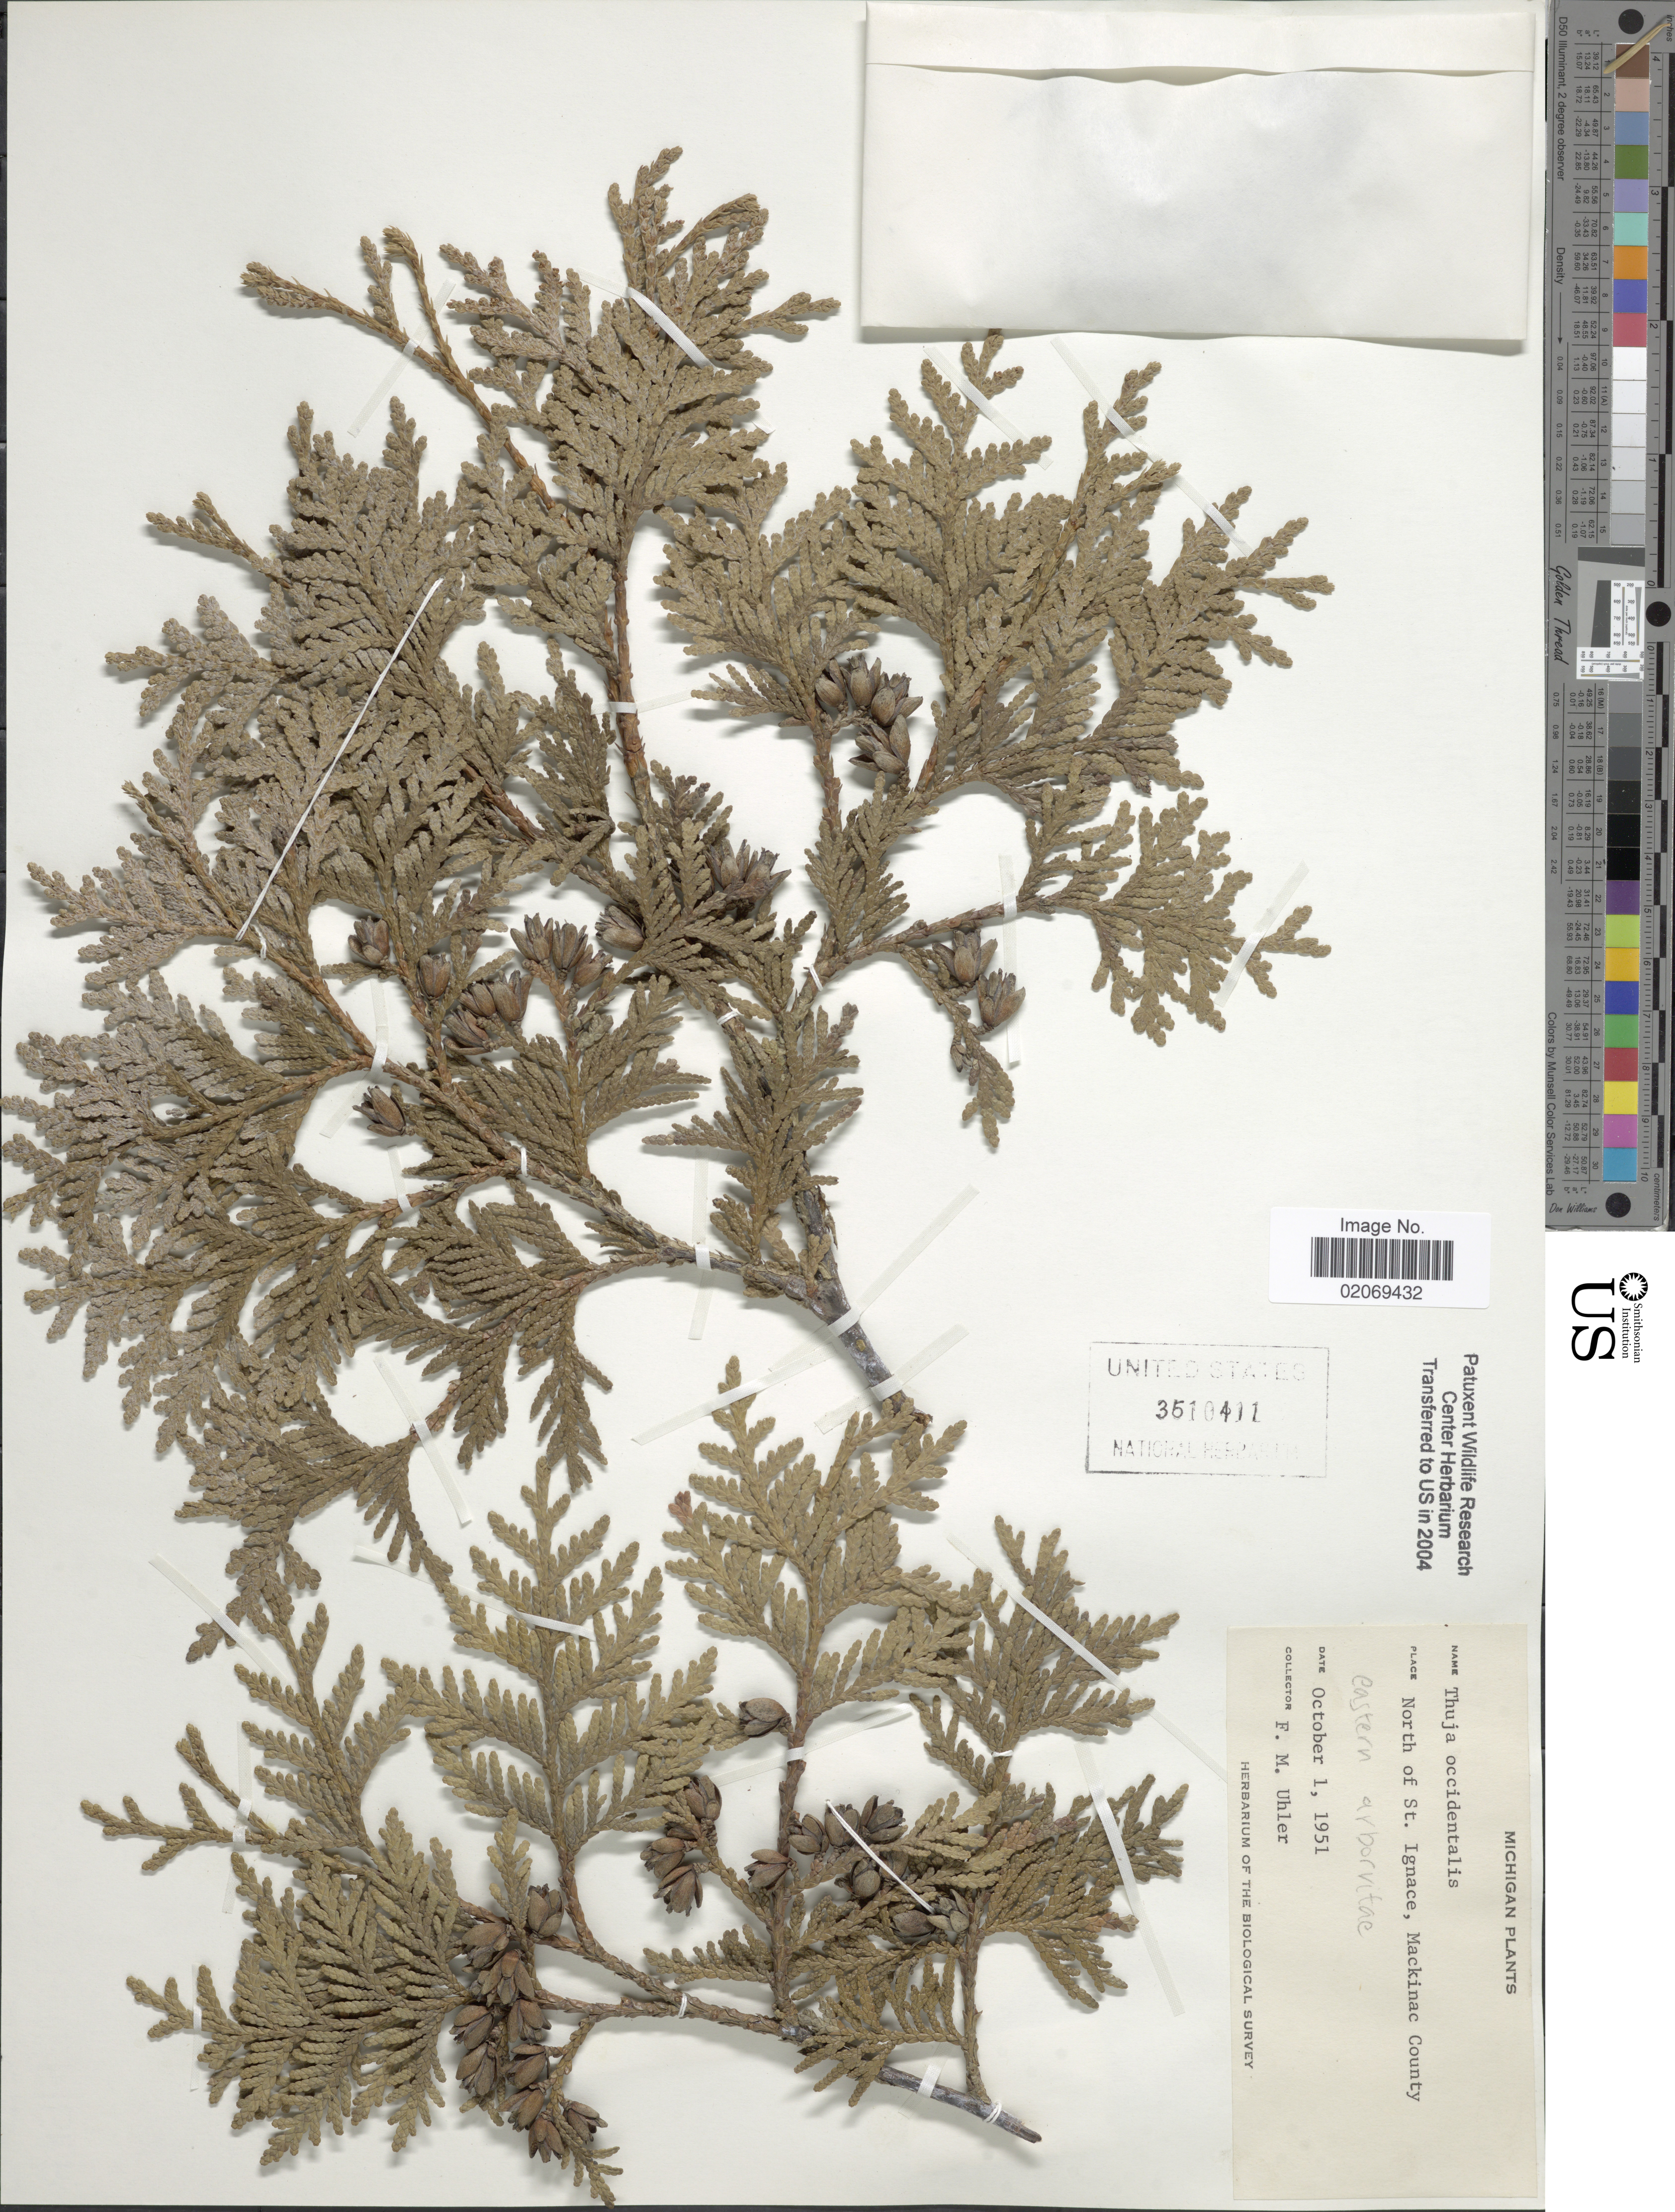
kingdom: Plantae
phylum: Tracheophyta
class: Pinopsida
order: Pinales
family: Cupressaceae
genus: Thuja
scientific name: Thuja occidentalis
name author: L.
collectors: F. M. Uhler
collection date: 1951-10-01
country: United States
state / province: Michigan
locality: North of St Ignace, Mackinac County, eastern arborvitae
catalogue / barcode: US 3510412